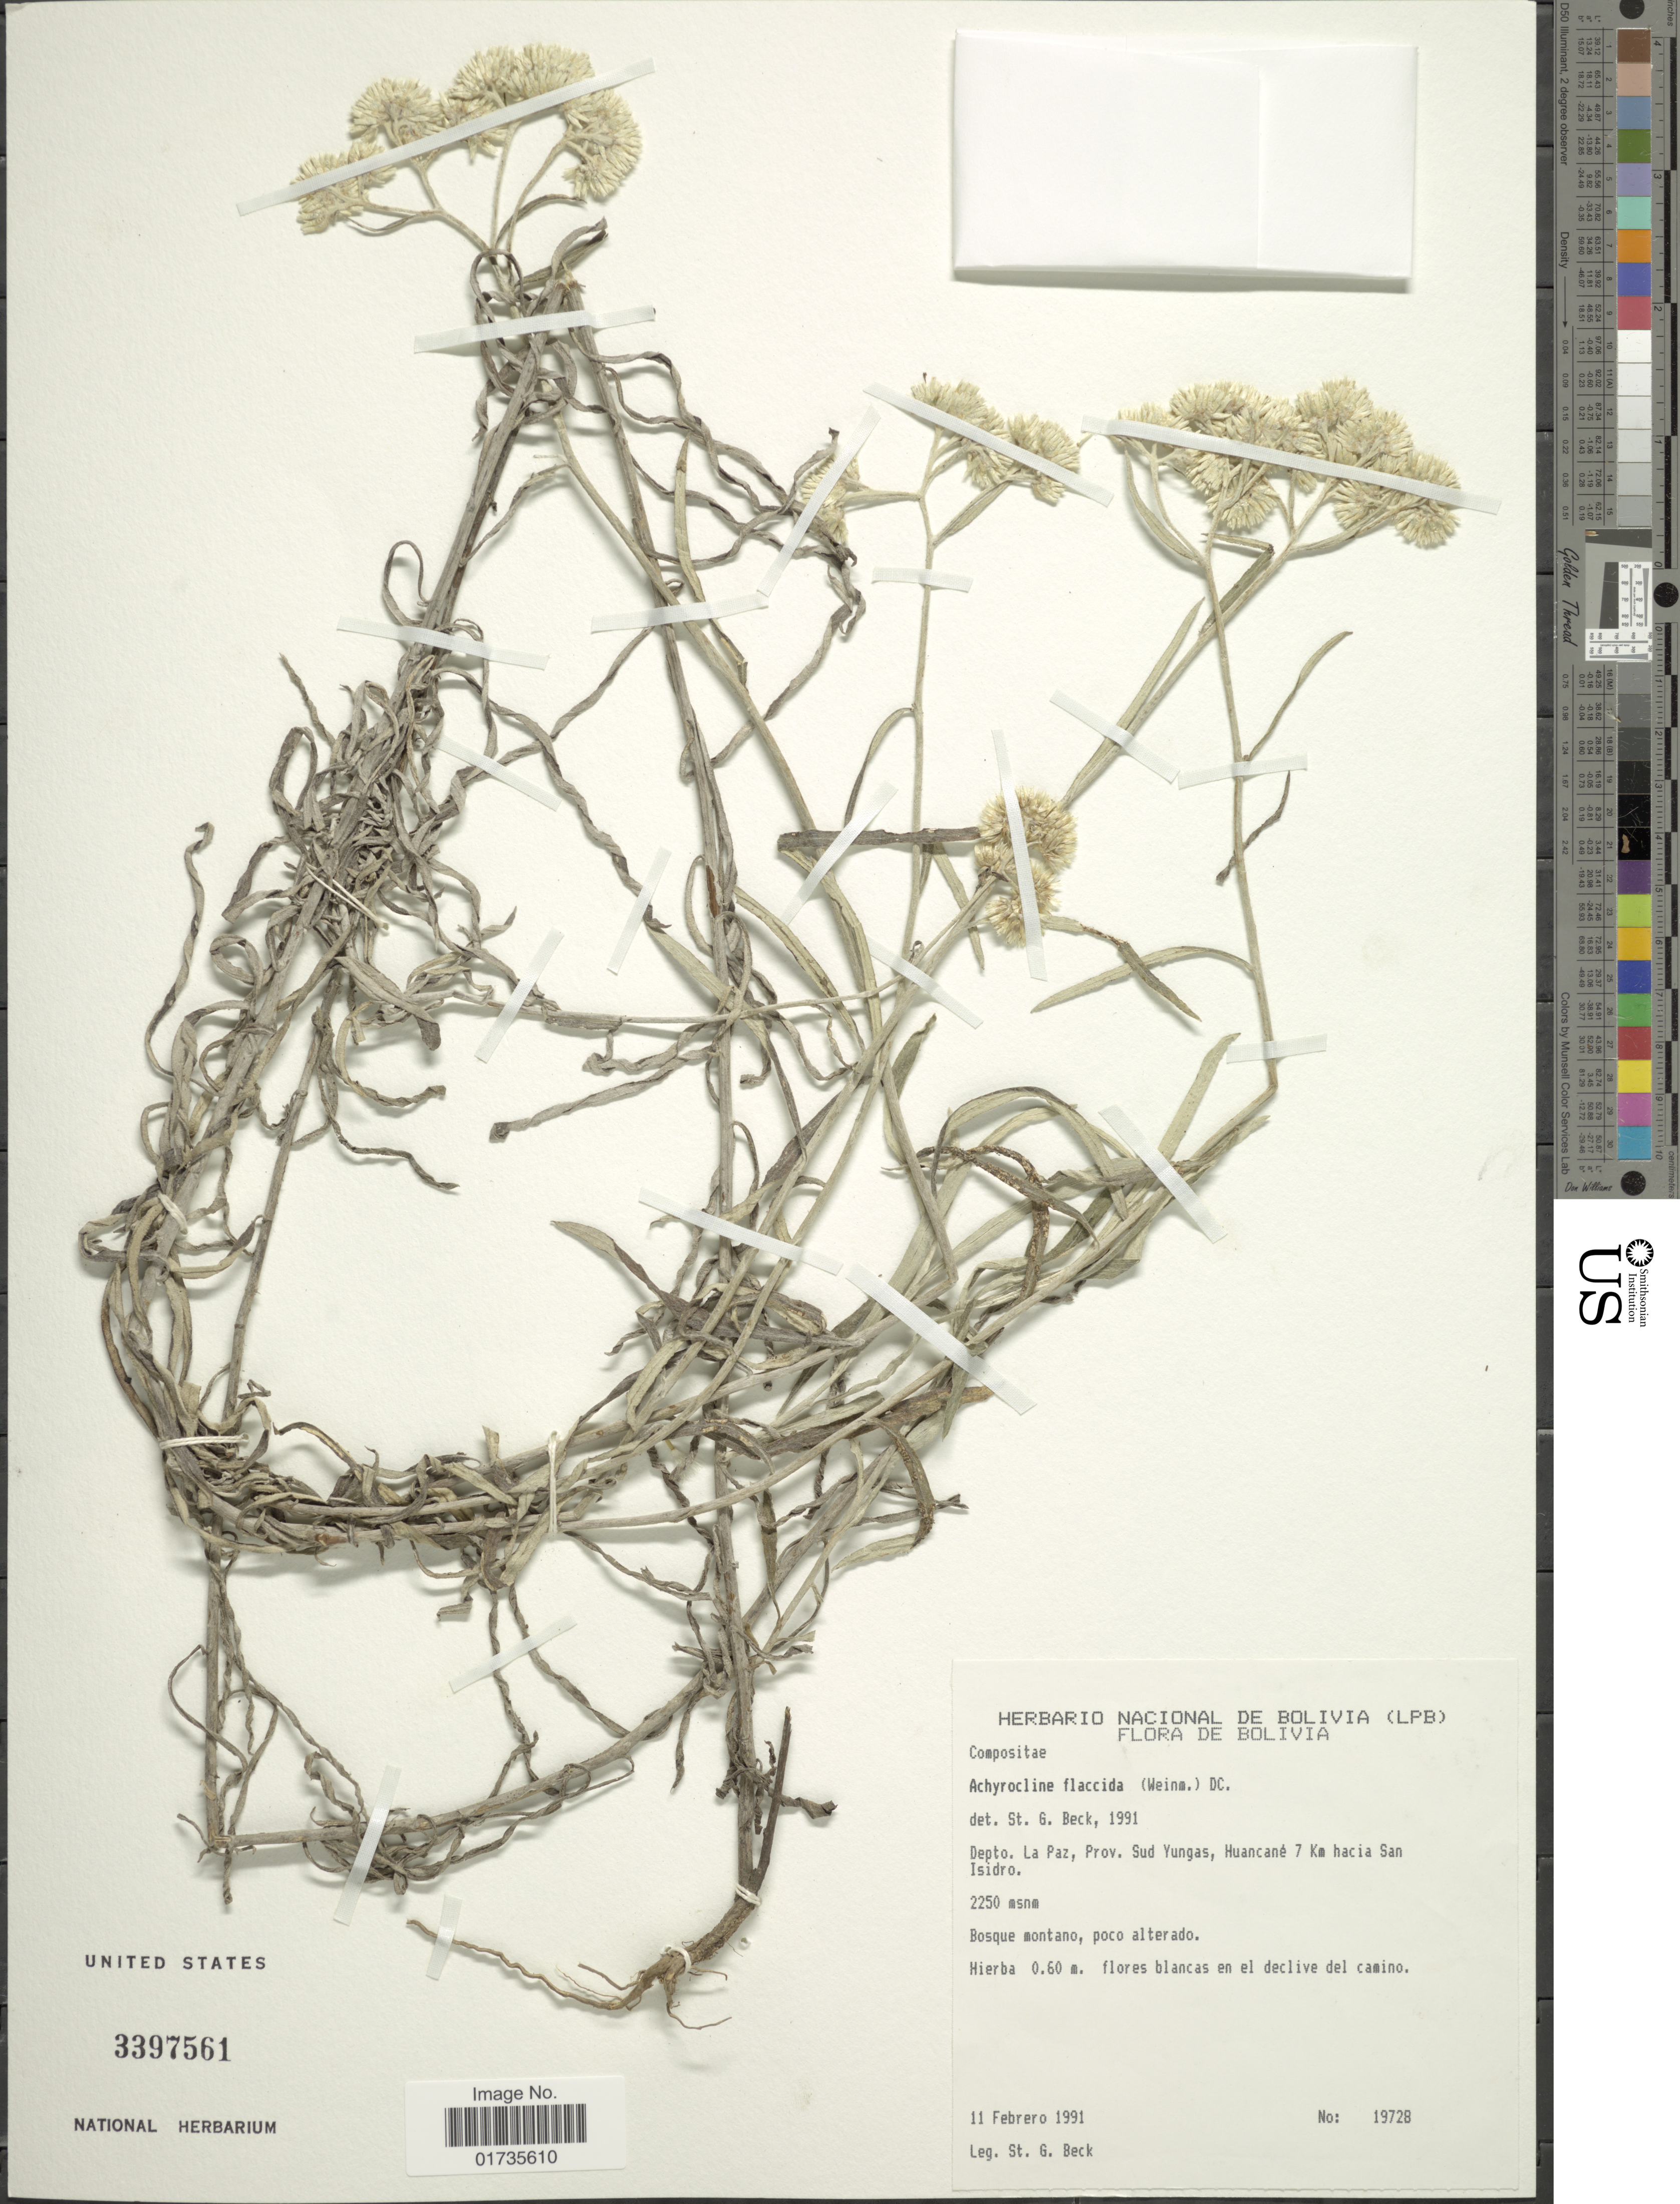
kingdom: Plantae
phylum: Tracheophyta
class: Magnoliopsida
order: Asterales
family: Asteraceae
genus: Achyrocline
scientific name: Achyrocline flaccida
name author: (Weinm.) DC.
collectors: S. G. Beck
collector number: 19728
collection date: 1991-02-11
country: Bolivia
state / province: La Paz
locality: Depto. La Paz, Prov. Sud Yungas, Huancane 7 Km hacia San Isidro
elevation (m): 2250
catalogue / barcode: US 3397561